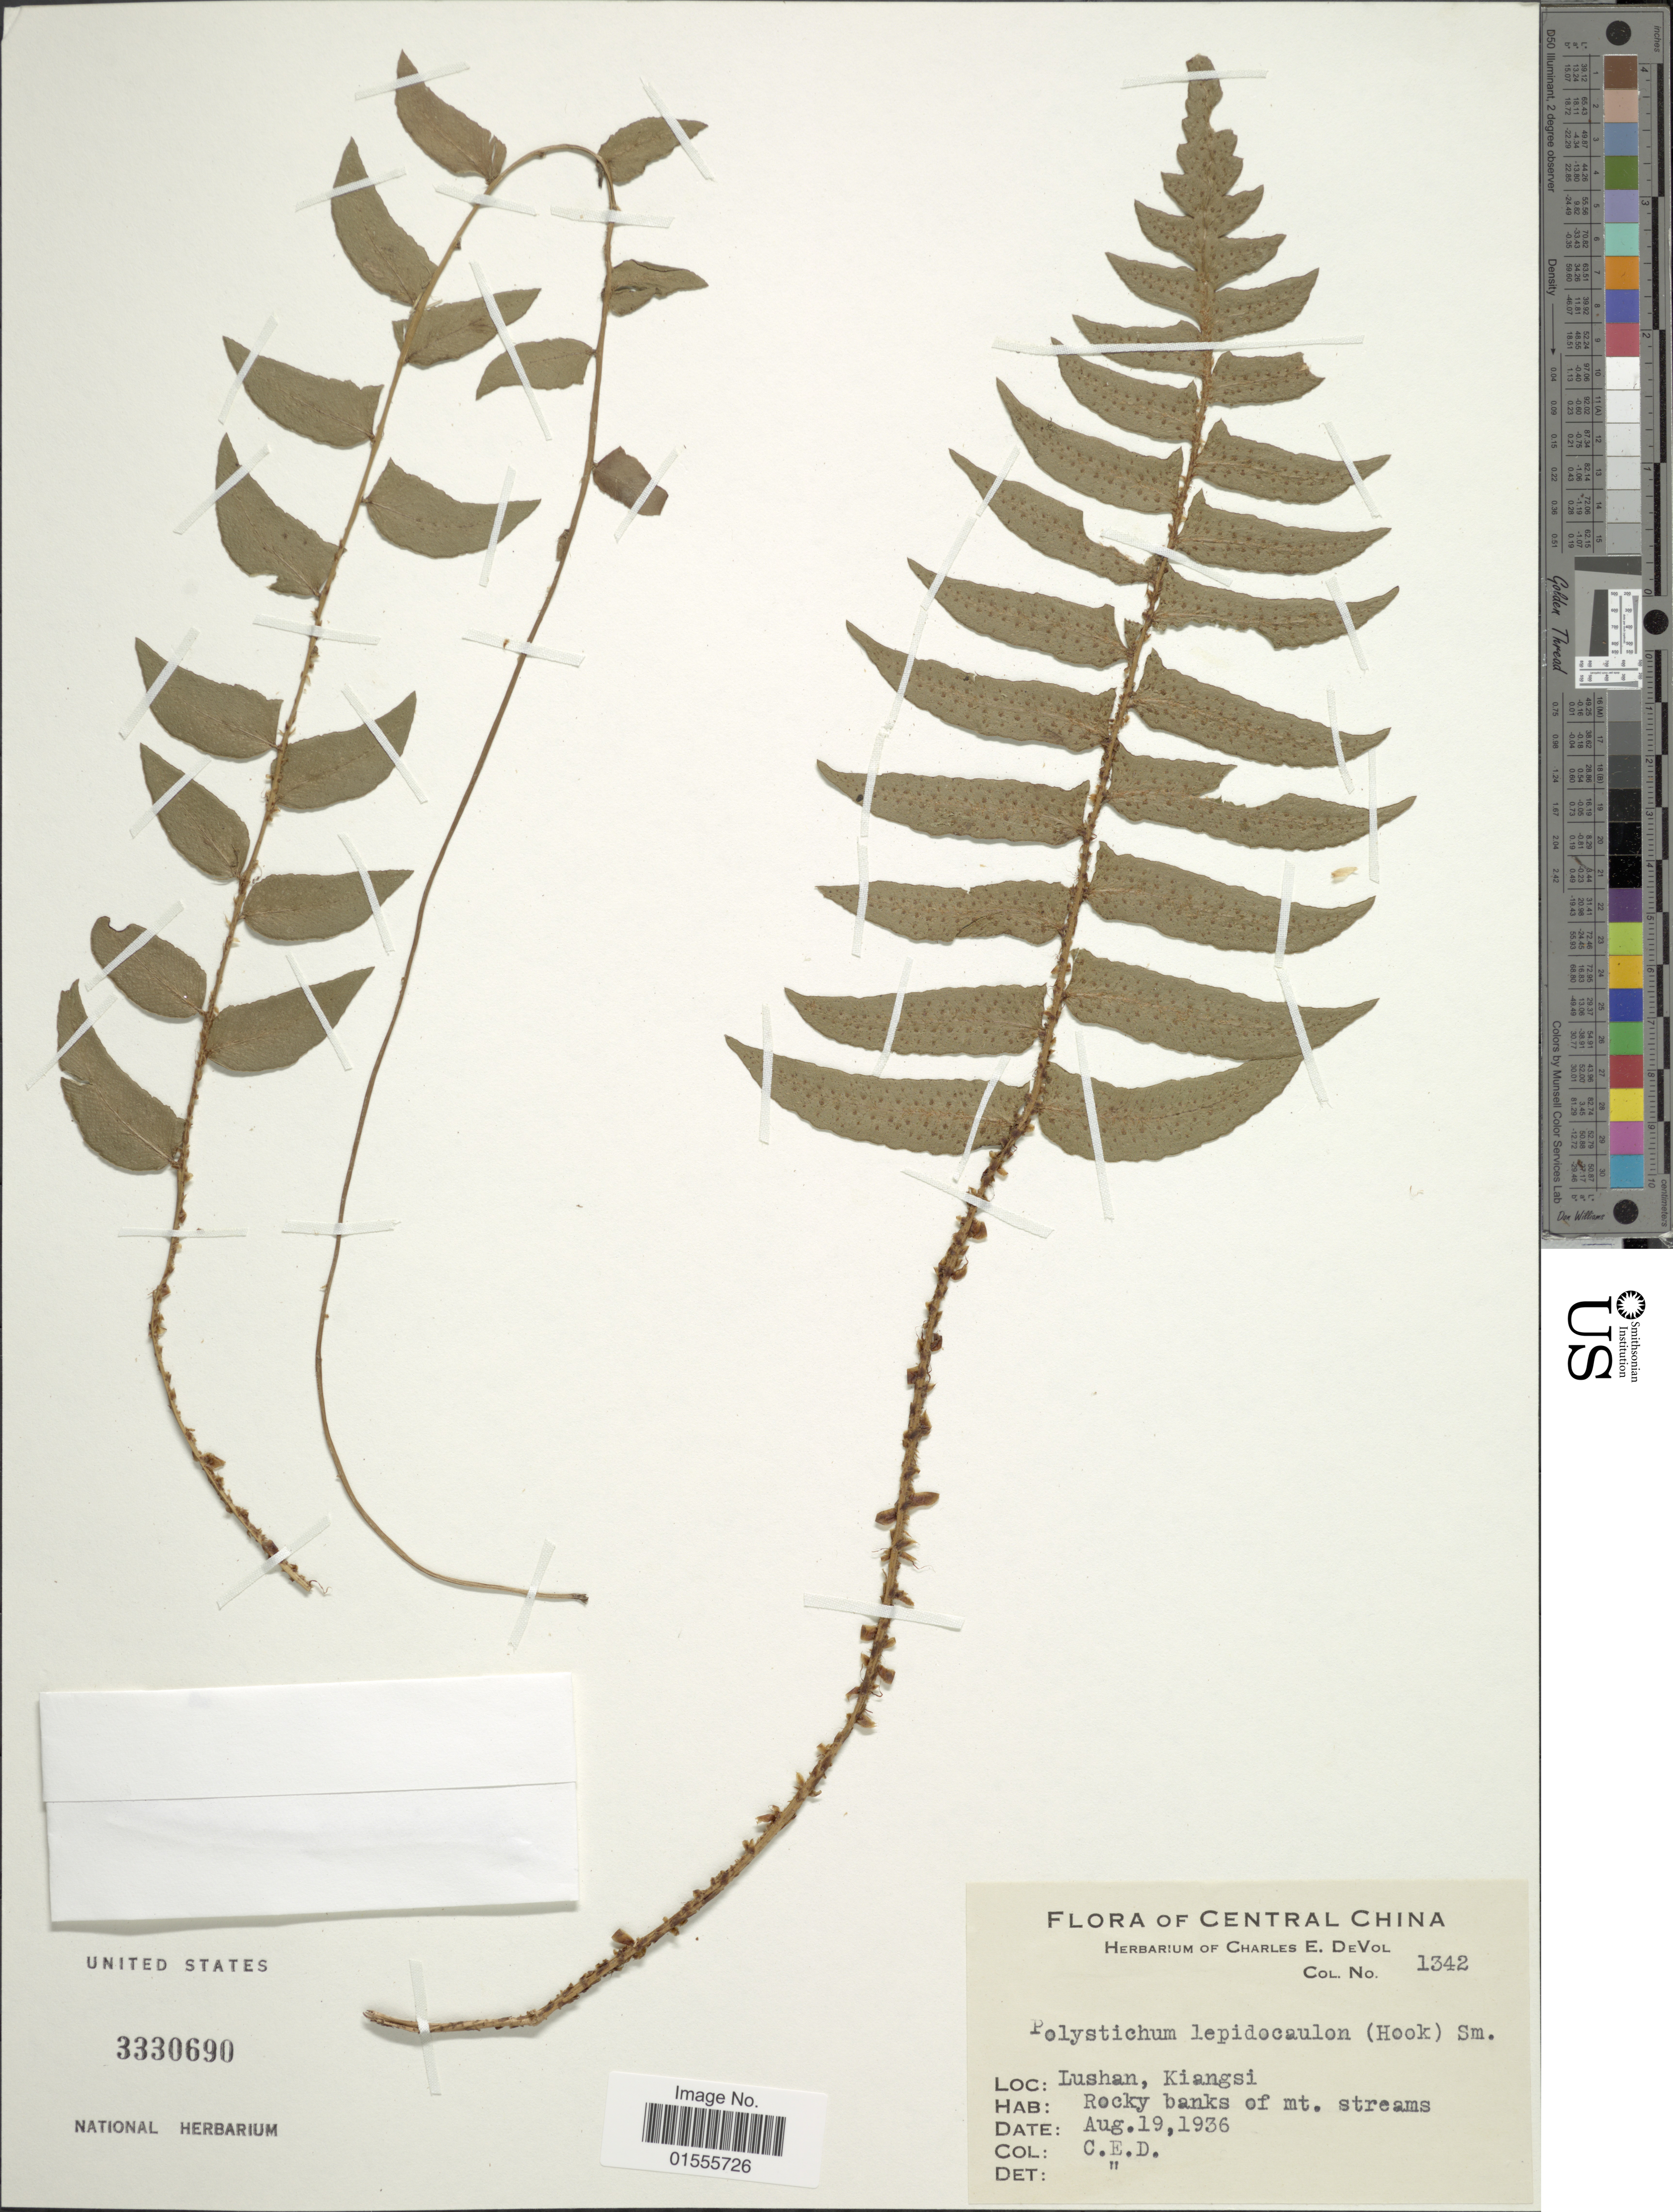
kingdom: Plantae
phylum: Tracheophyta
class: Polypodiopsida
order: Polypodiales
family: Dryopteridaceae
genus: Cyrtomidictyum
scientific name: Cyrtomidictyum lepidocaulon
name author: (Hook.) Ching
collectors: C. E. De Vol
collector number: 1342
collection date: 1936-08-19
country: China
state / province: Jiangxi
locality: Central China, Lushan, Kiangsi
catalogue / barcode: US 3330690